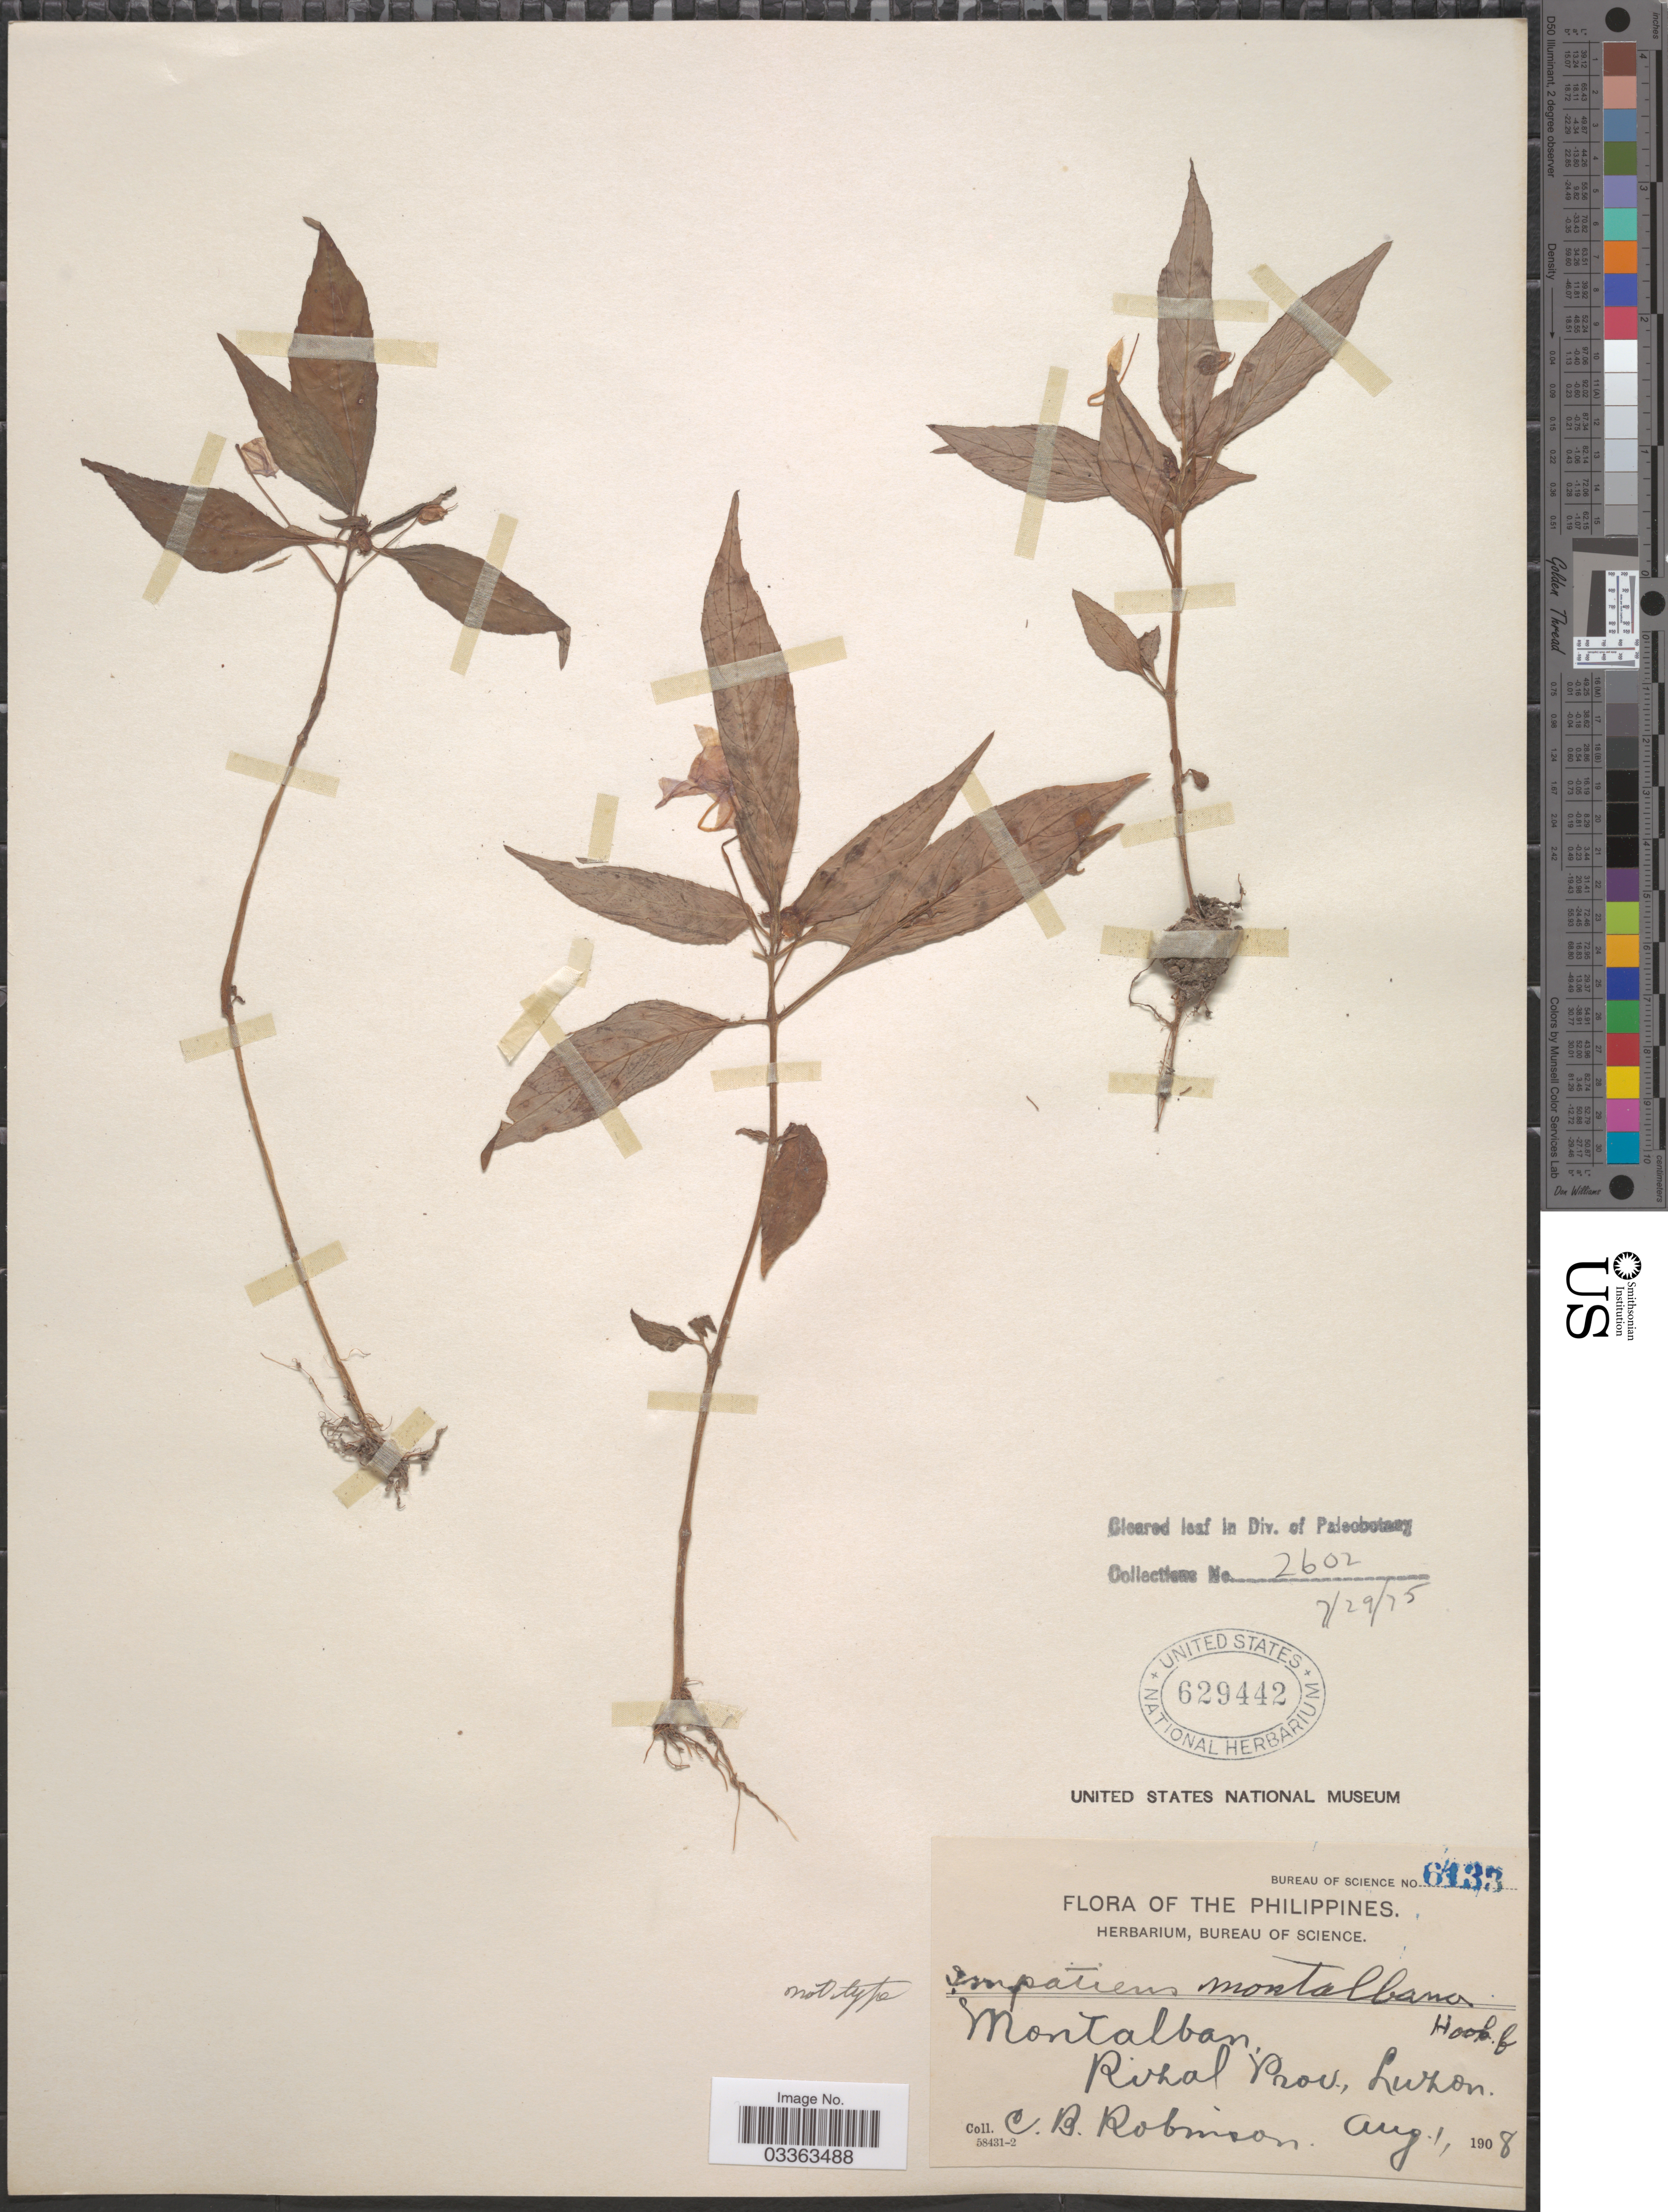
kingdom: Plantae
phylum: Tracheophyta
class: Magnoliopsida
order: Ericales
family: Balsaminaceae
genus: Impatiens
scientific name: Impatiens montalbana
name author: Hook. f.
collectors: C. Robinson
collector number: Bureau of Science 6133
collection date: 1908-08-01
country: Philippines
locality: Montalban, Rizal Prov., Luzon.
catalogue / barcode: US 629442